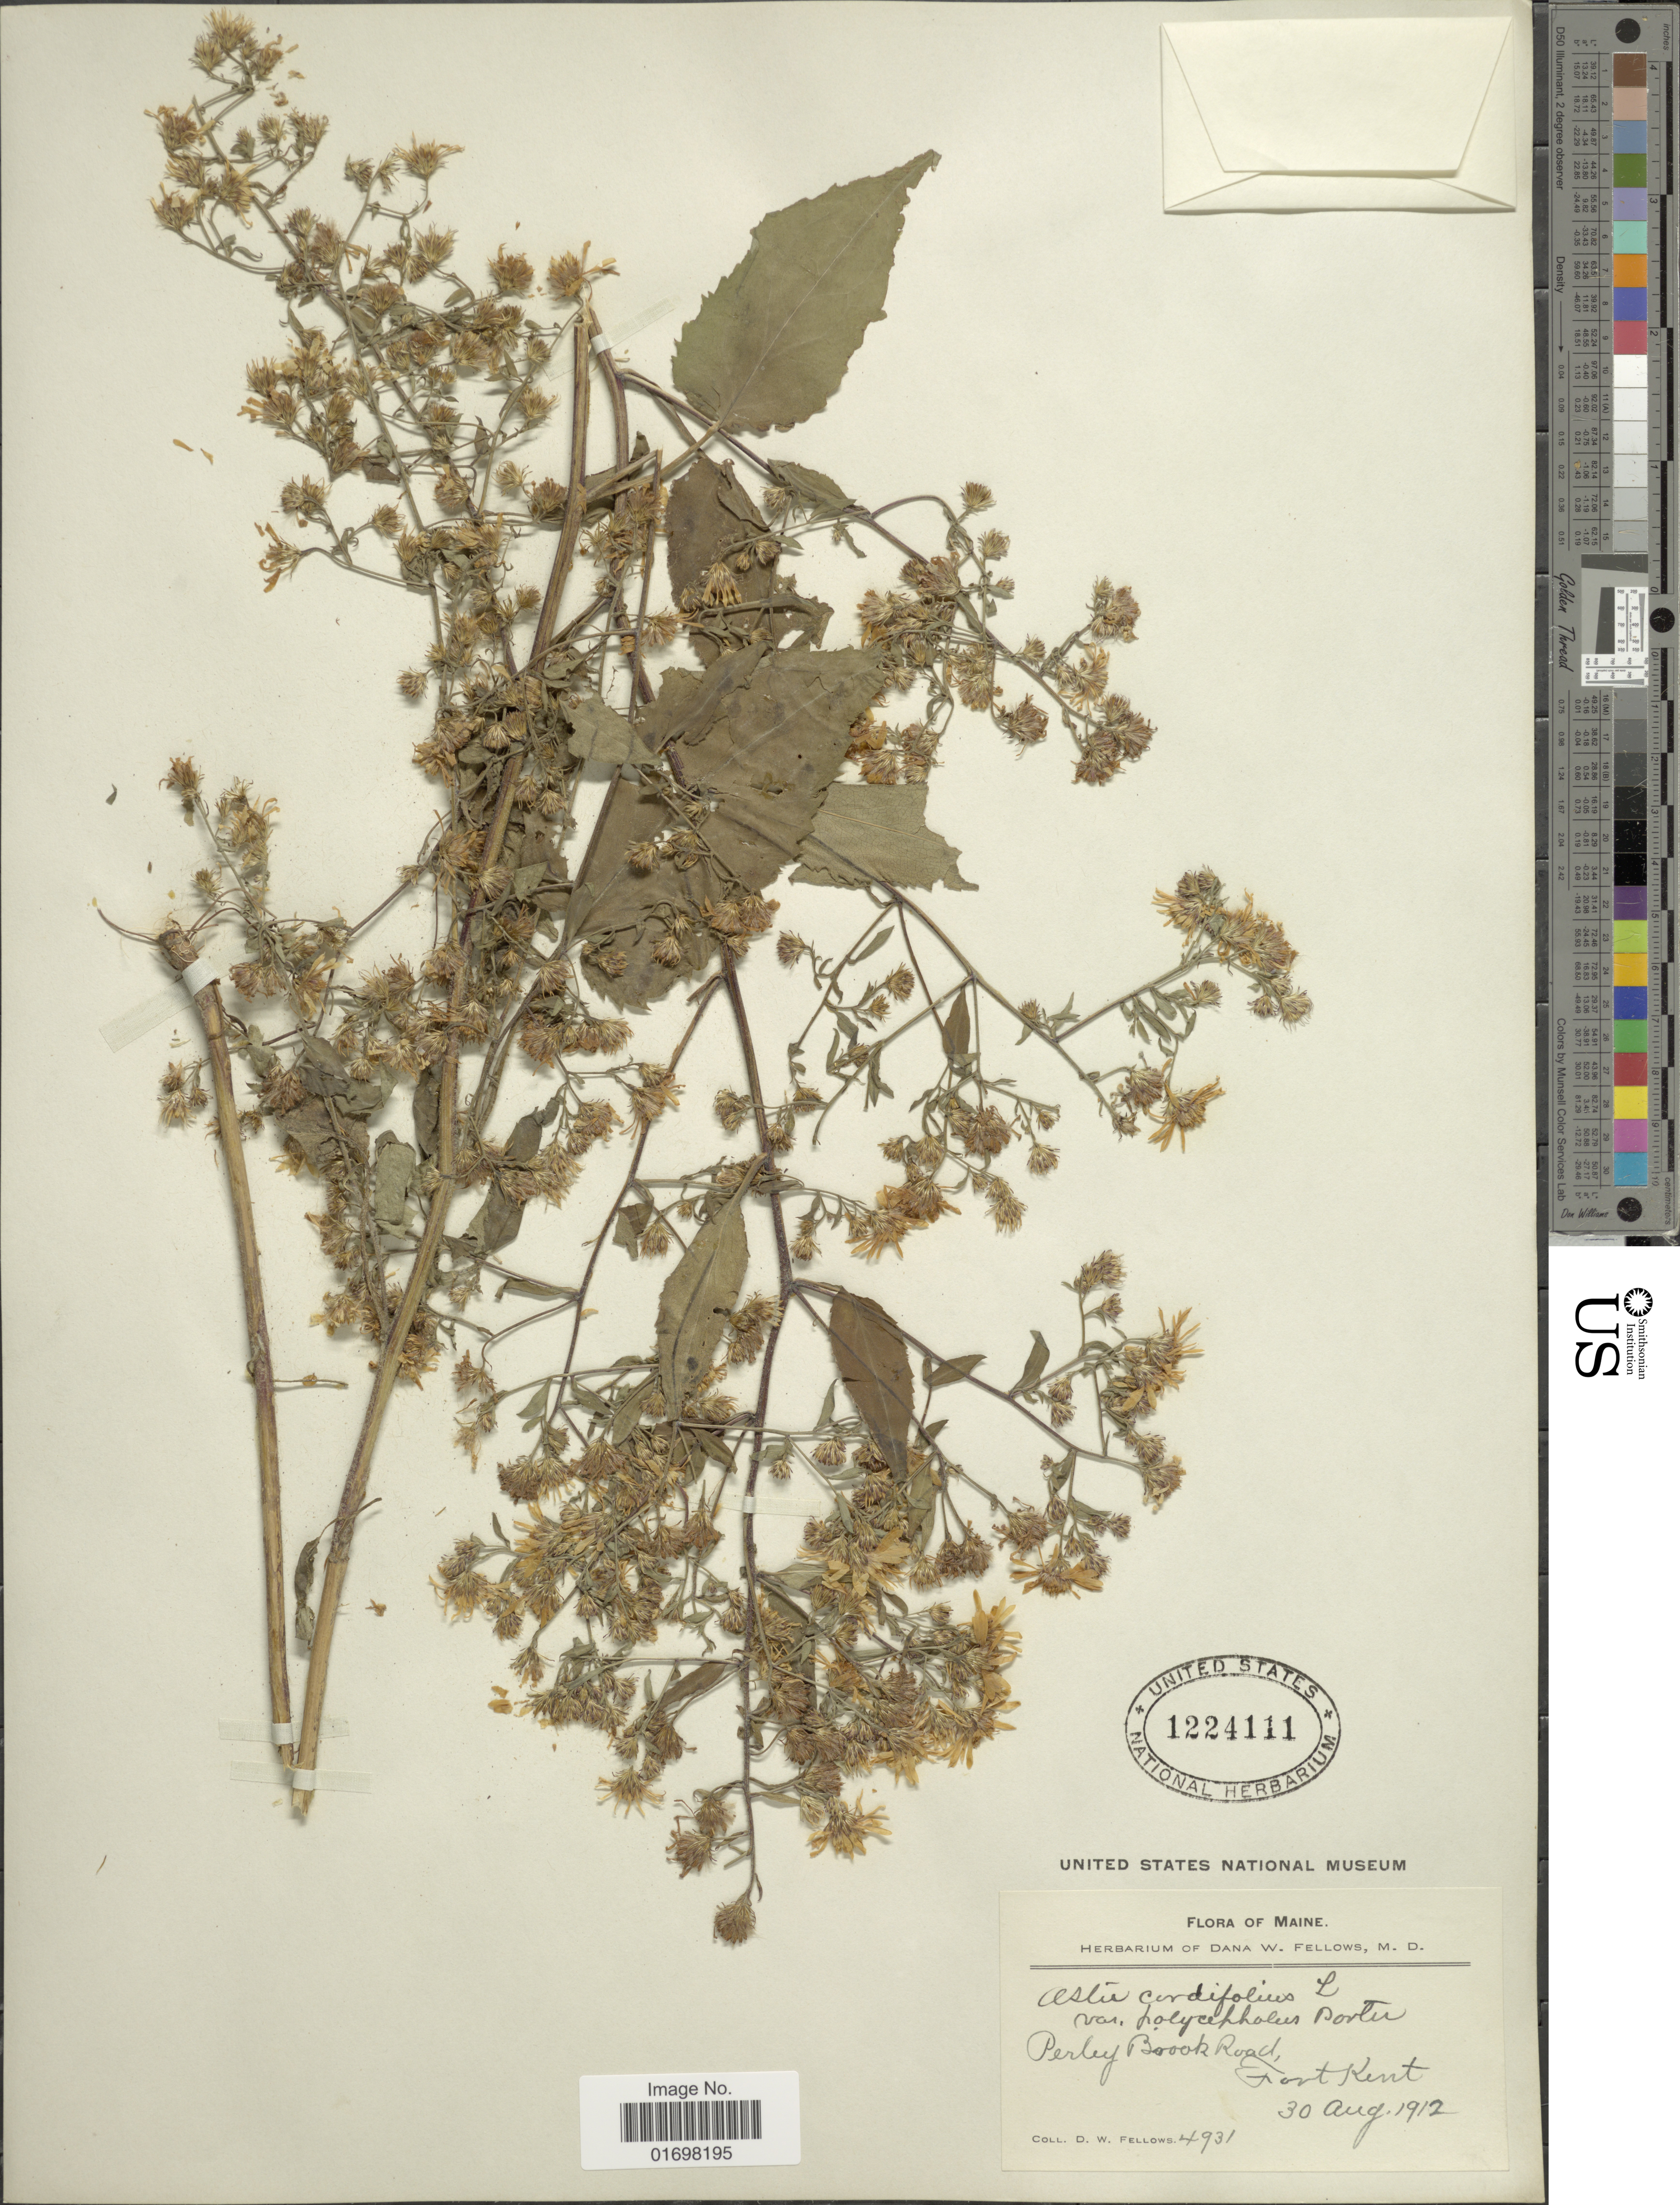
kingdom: Plantae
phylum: Tracheophyta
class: Magnoliopsida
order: Asterales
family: Asteraceae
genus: Symphyotrichum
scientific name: Symphyotrichum cordifolium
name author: (L.) G.L. Nesom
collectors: D. W. Fellows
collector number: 4931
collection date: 1912-08-30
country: United States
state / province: Maine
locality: Perley Brook Road, Fort Kent.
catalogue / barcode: US 1224111